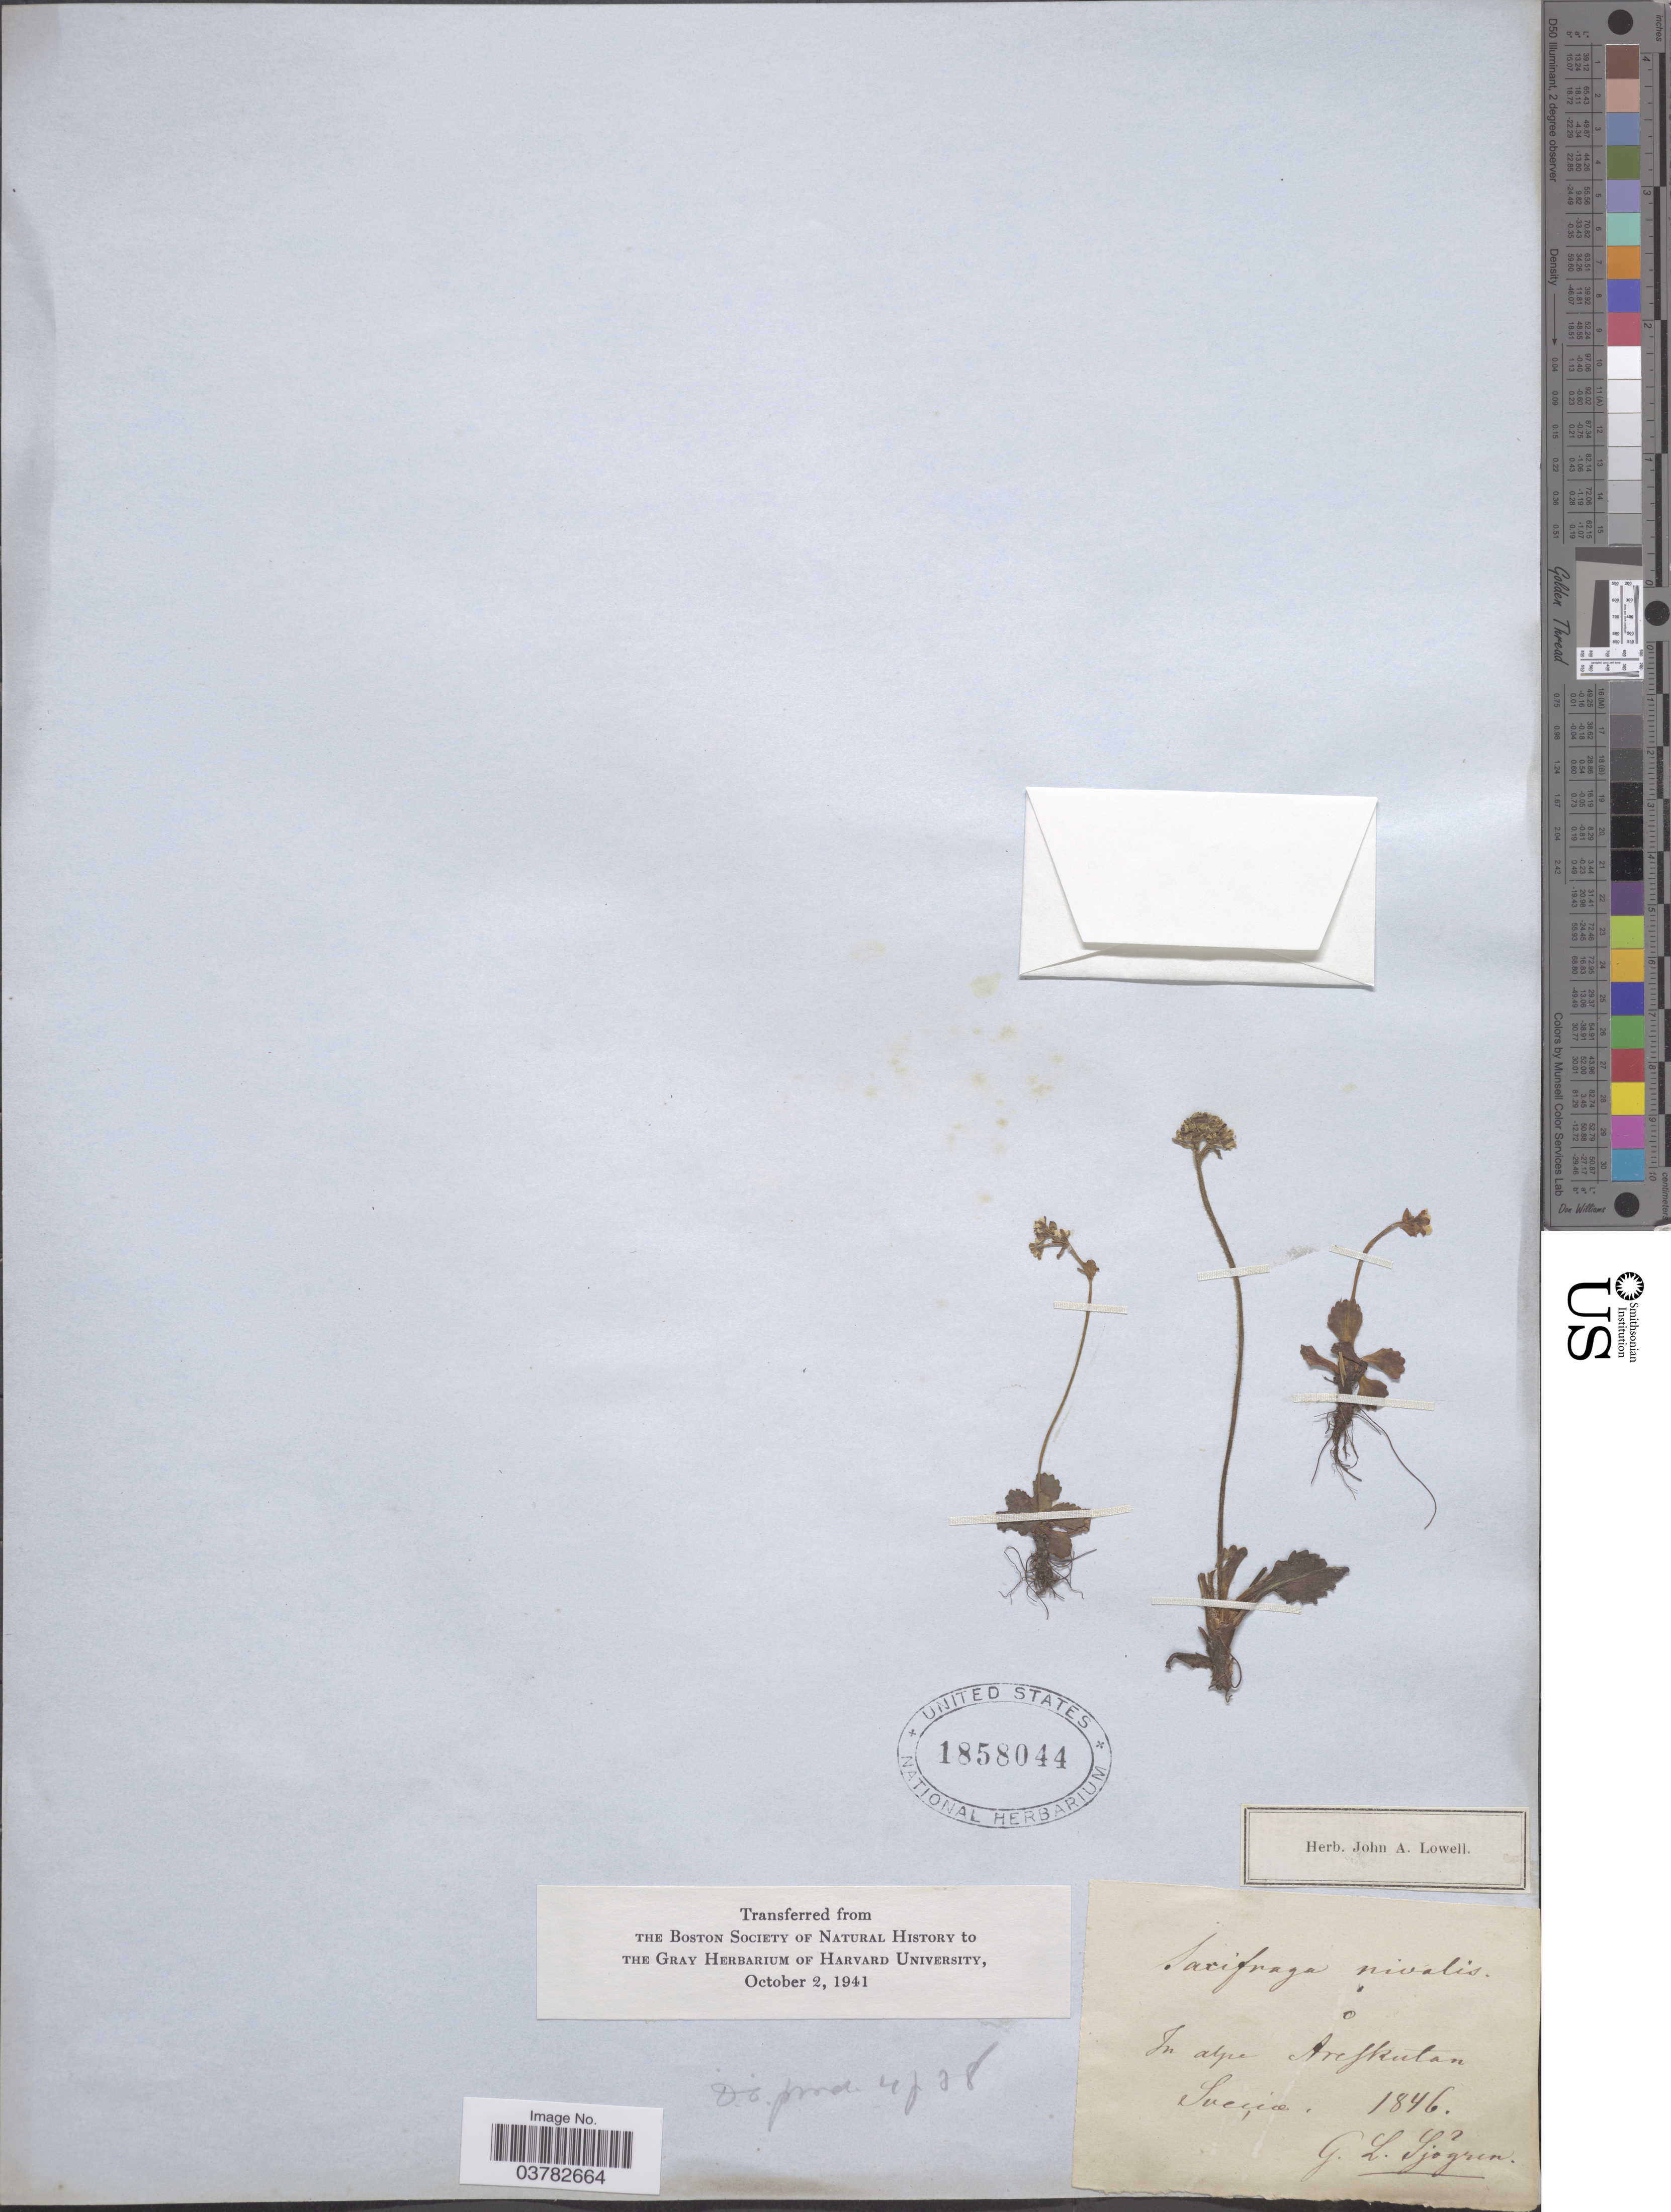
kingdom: Plantae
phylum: Tracheophyta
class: Magnoliopsida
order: Saxifragales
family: Saxifragaceae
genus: Micranthes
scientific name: Micranthes nivalis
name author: (L.) Small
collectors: G. Sjögren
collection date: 1846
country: Sweden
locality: In alpe Åreskutan. Sueçia.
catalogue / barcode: US 1858044